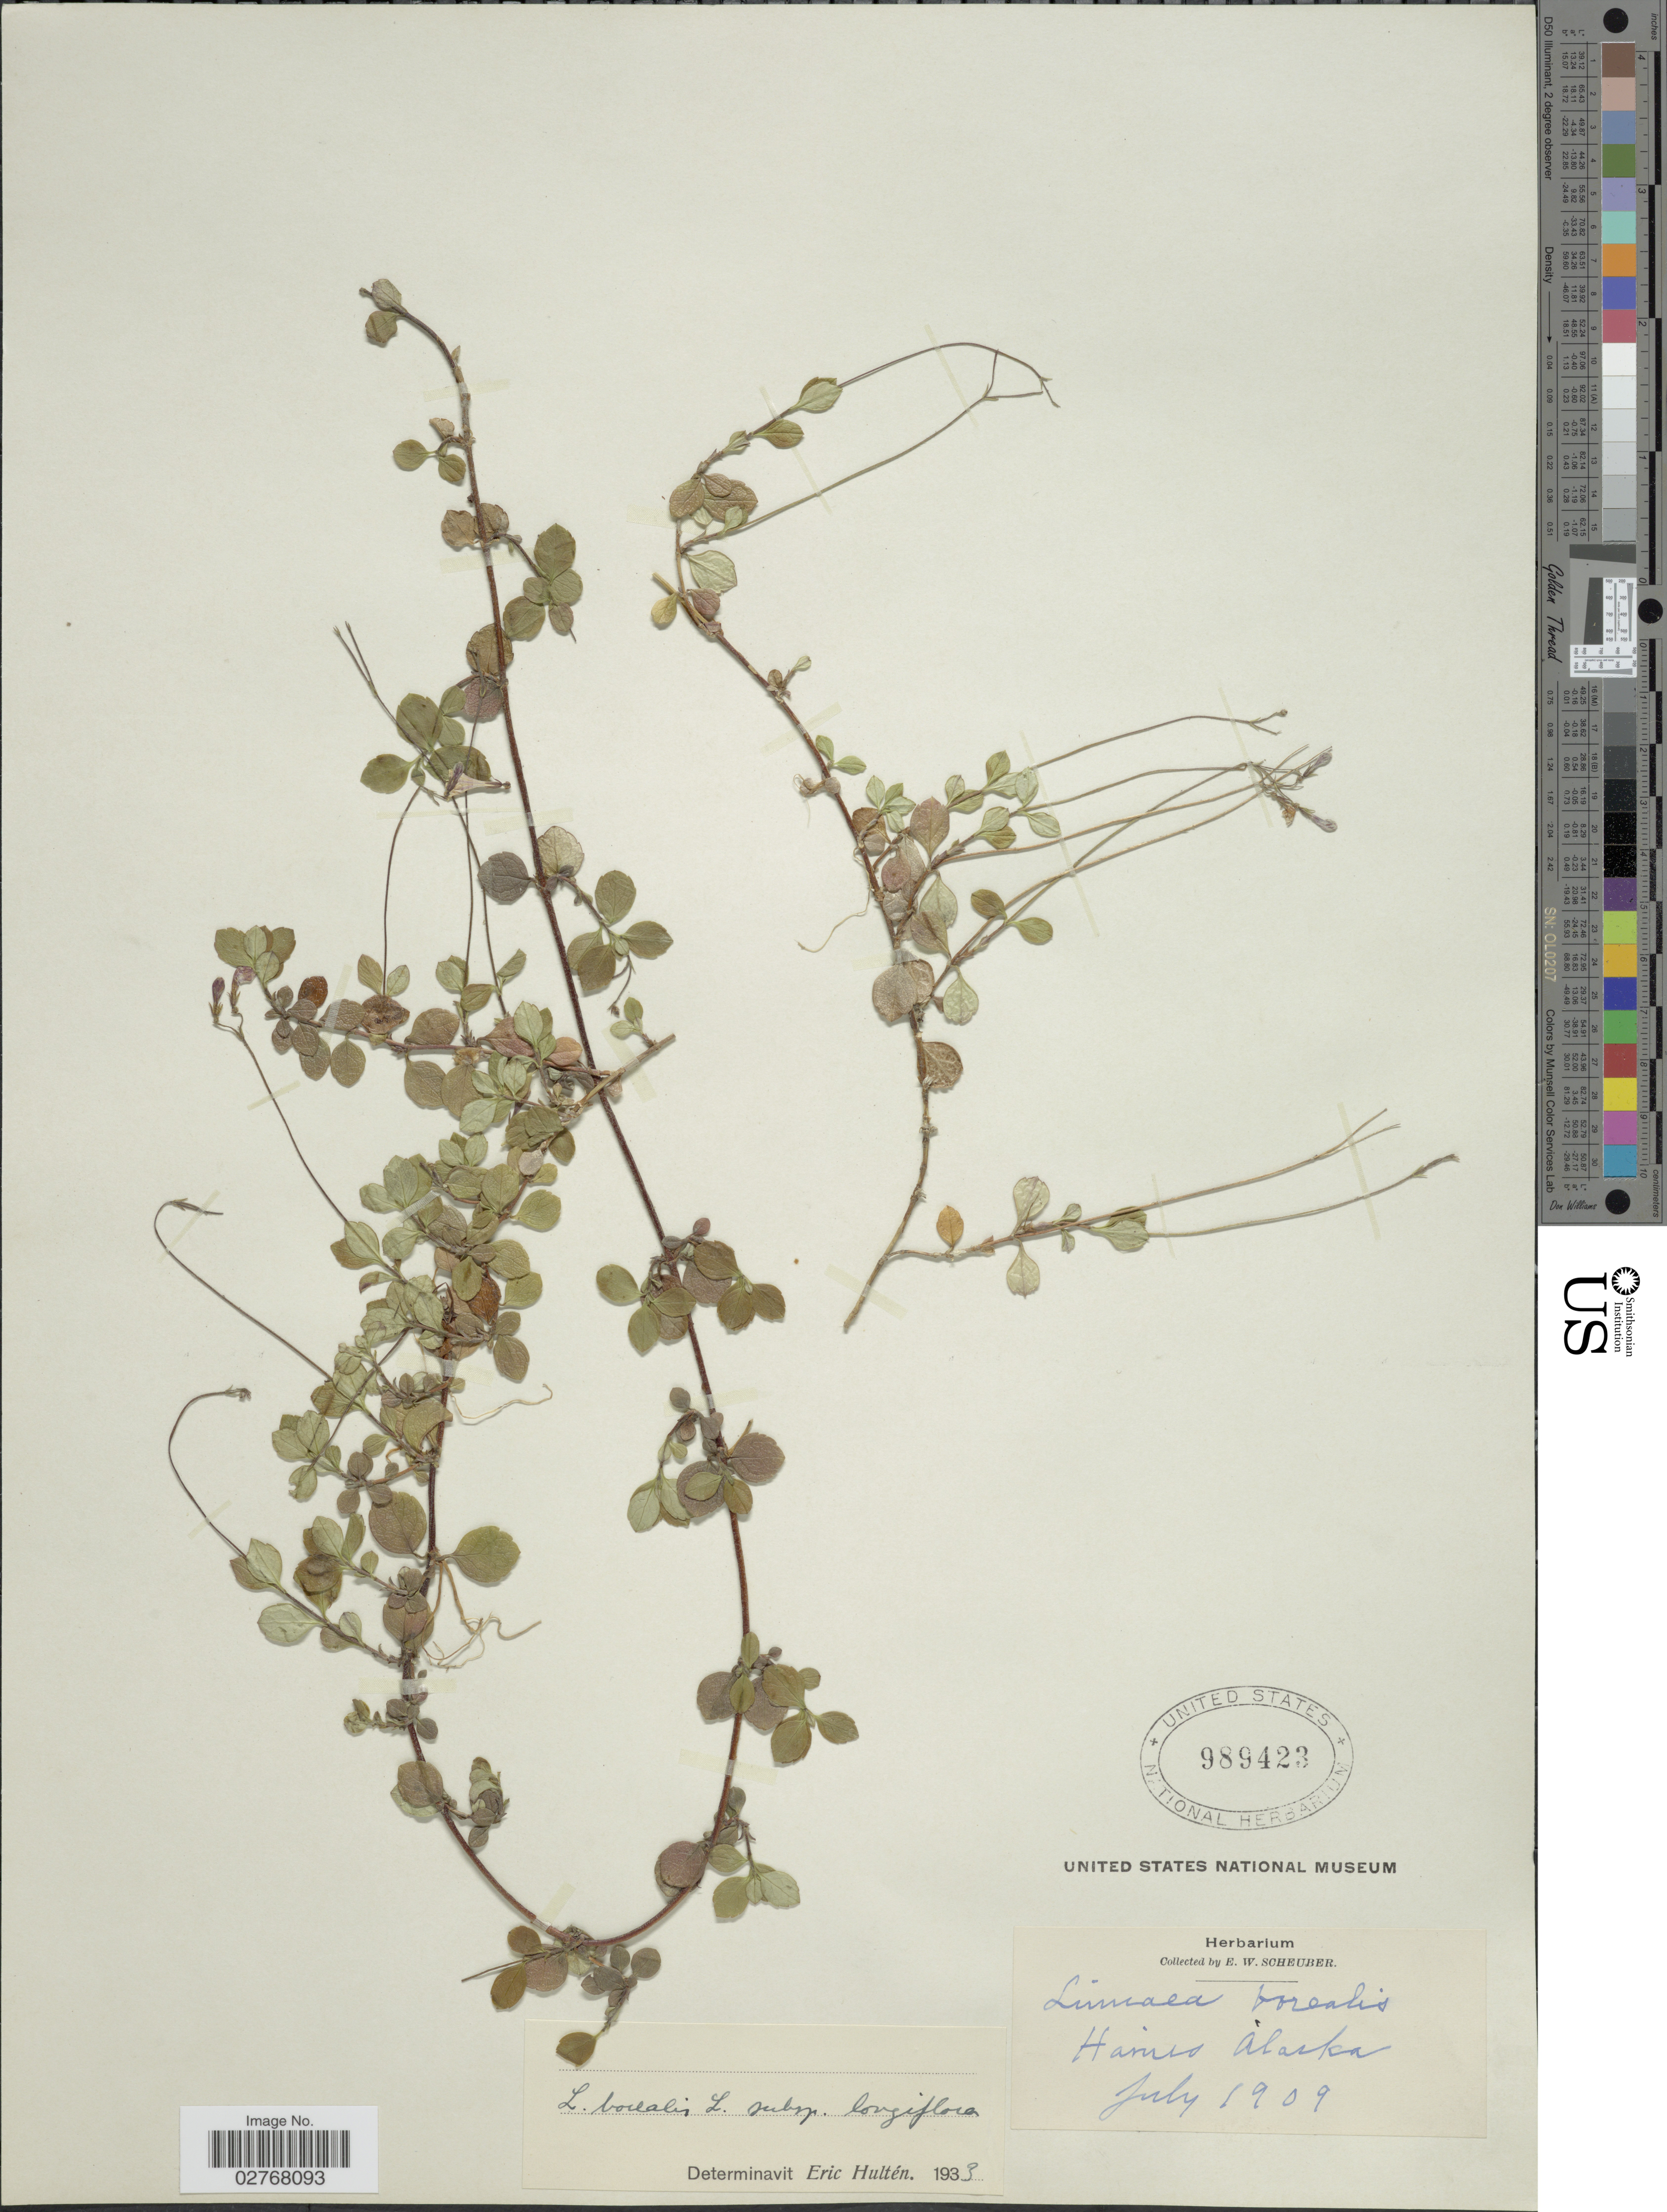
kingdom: Plantae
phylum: Tracheophyta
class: Magnoliopsida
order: Dipsacales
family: Caprifoliaceae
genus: Linnaea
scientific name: Linnaea borealis subsp. longiflora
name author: (Torr.) Piper & Beattie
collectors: E. Scheuber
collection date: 1909-07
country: United States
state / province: Alaska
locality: Haines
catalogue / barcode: US 989423